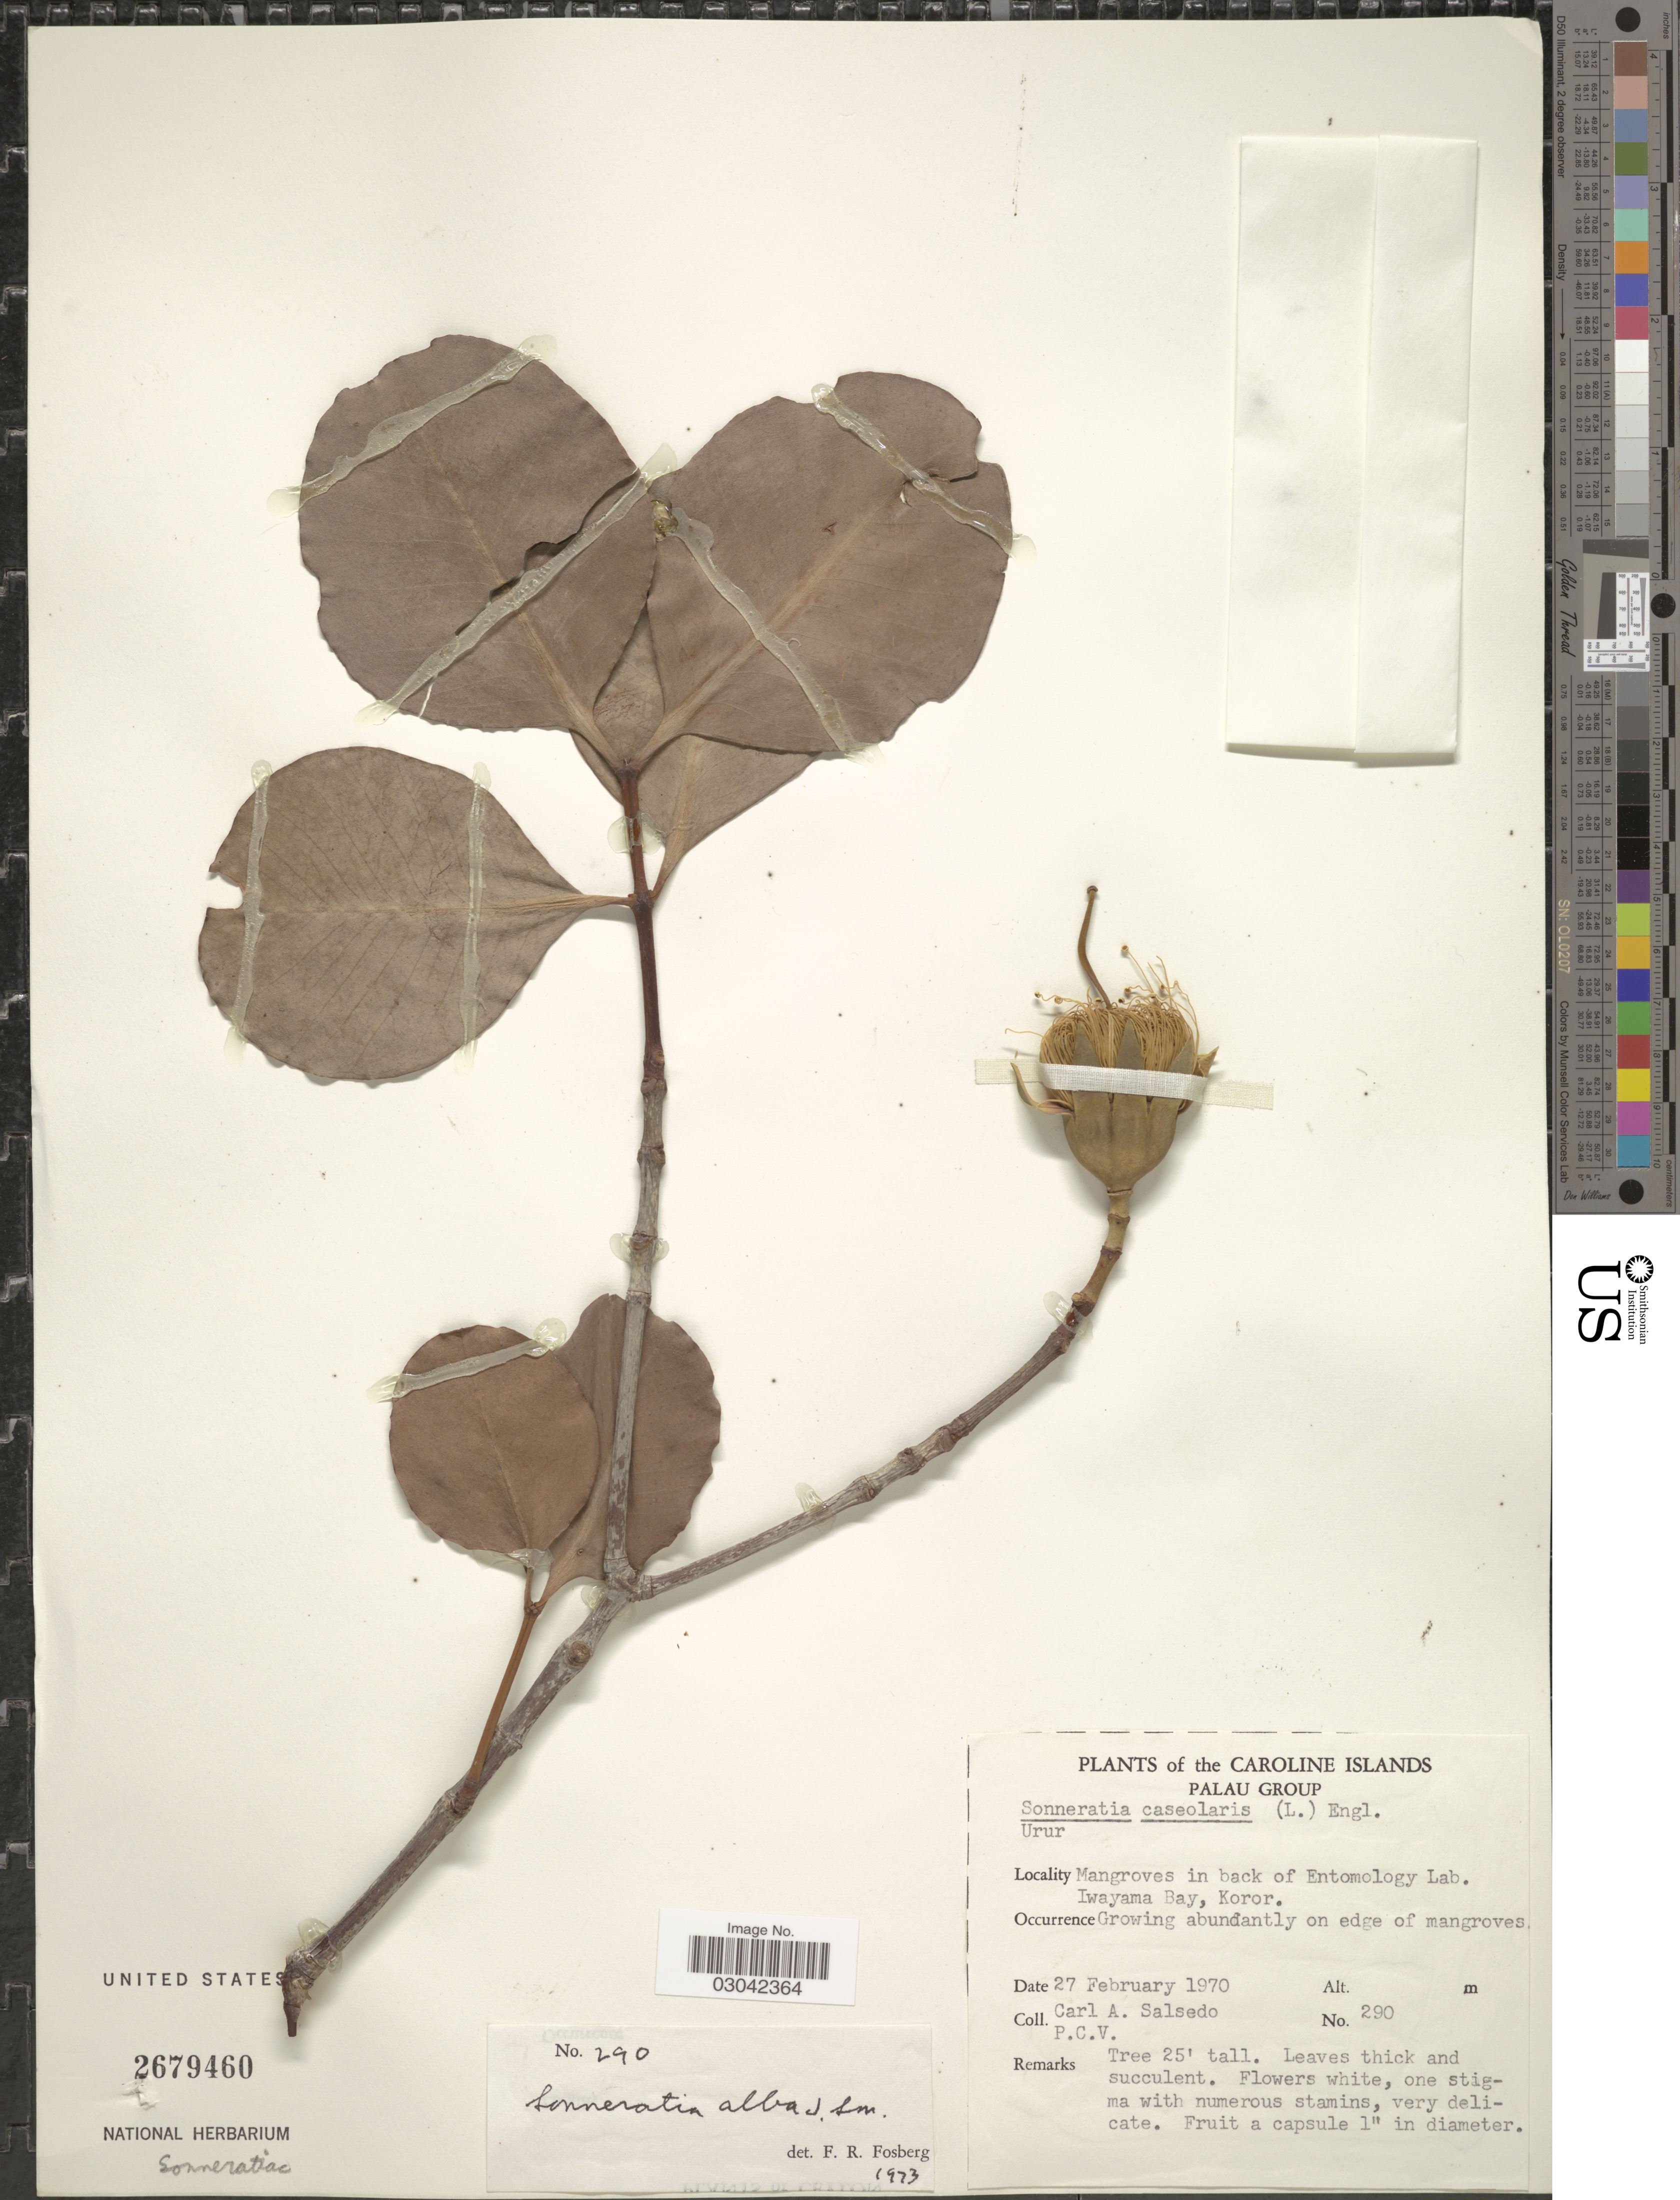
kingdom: Plantae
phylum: Tracheophyta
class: Magnoliopsida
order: Myrtales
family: Lythraceae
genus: Sonneratia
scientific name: Sonneratia alba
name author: Sm.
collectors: C.A. Salsedo & P. C. V.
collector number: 290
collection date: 1970-02-27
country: Palau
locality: Caroline Islands. Palau Group. Mangroves in back of Entomology Lab. Iwayama Bay, Koror.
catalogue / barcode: US 2679460